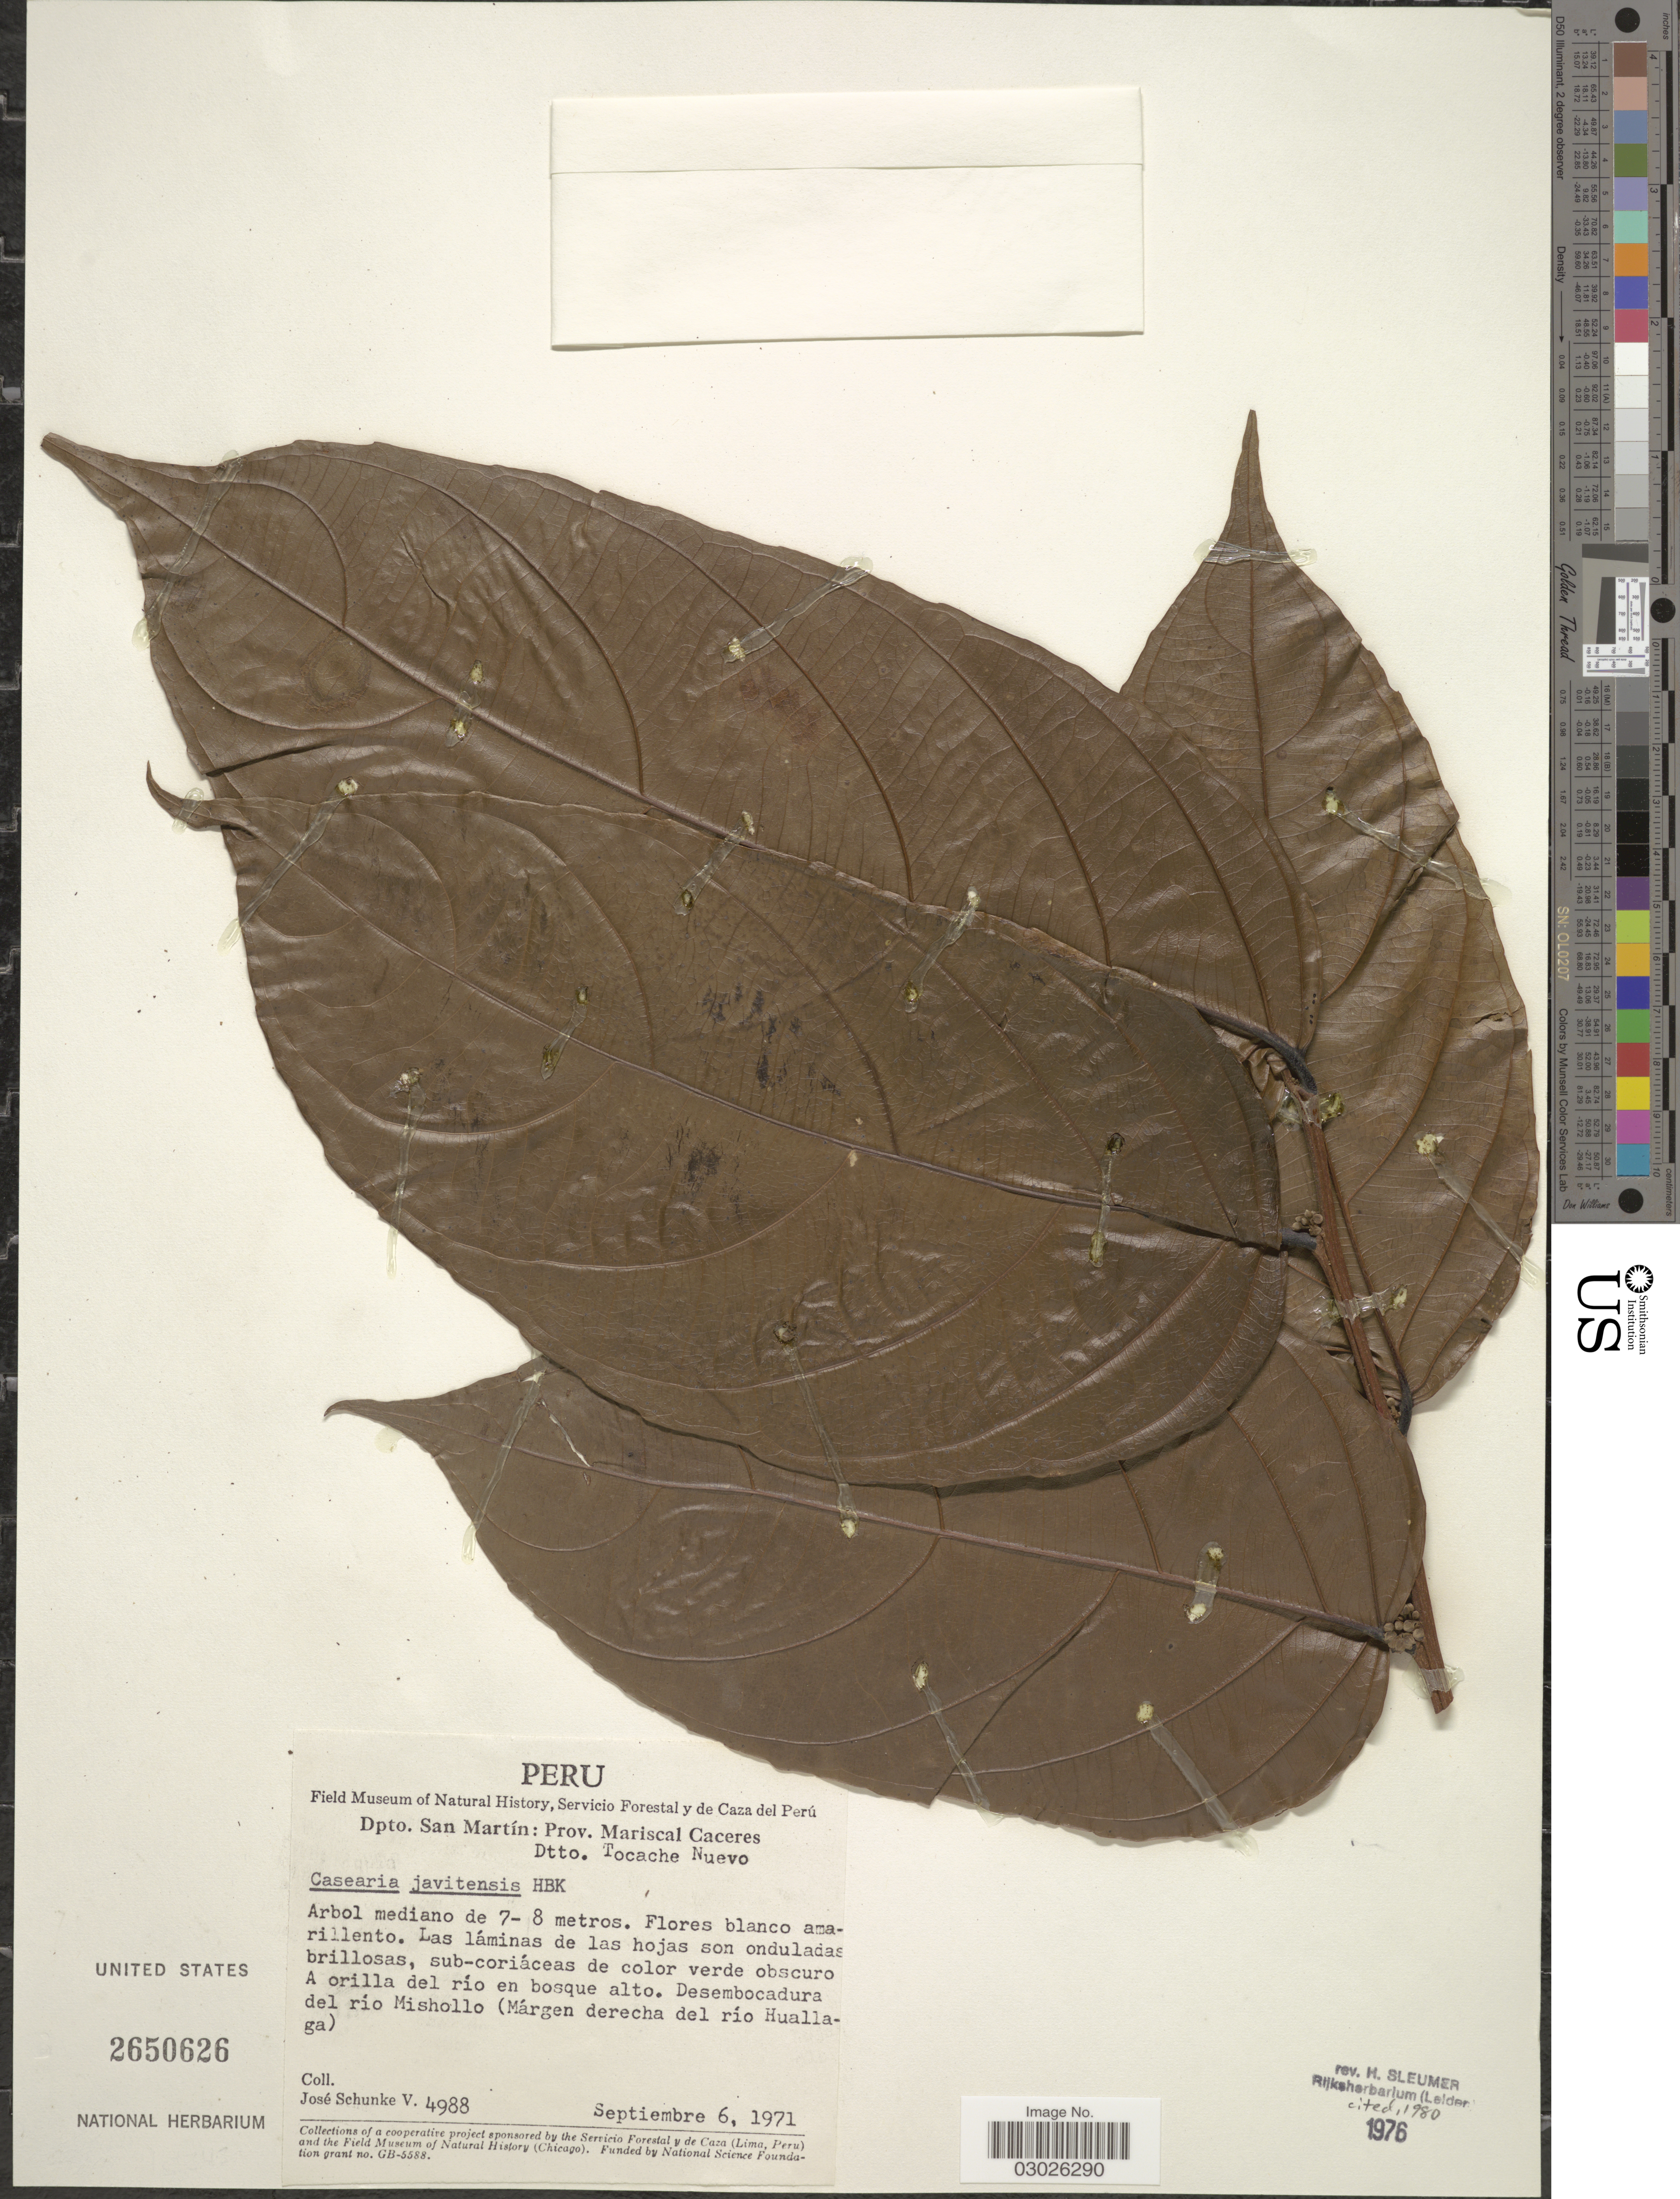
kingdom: Plantae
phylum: Tracheophyta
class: Magnoliopsida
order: Malpighiales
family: Salicaceae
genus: Piparea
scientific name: Piparea multiflora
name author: C.F. Gaertn.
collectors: J. Schunke Vigo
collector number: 4988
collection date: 1971-09-06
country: Peru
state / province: San Martín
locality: Dpto. San Martín: Prov. Mariscal Caceres. Dtto. Tocache Nuevo. Desembocadura del rio Mishollo (Márgen derecha del río Huallaga).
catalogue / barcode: US 2650626